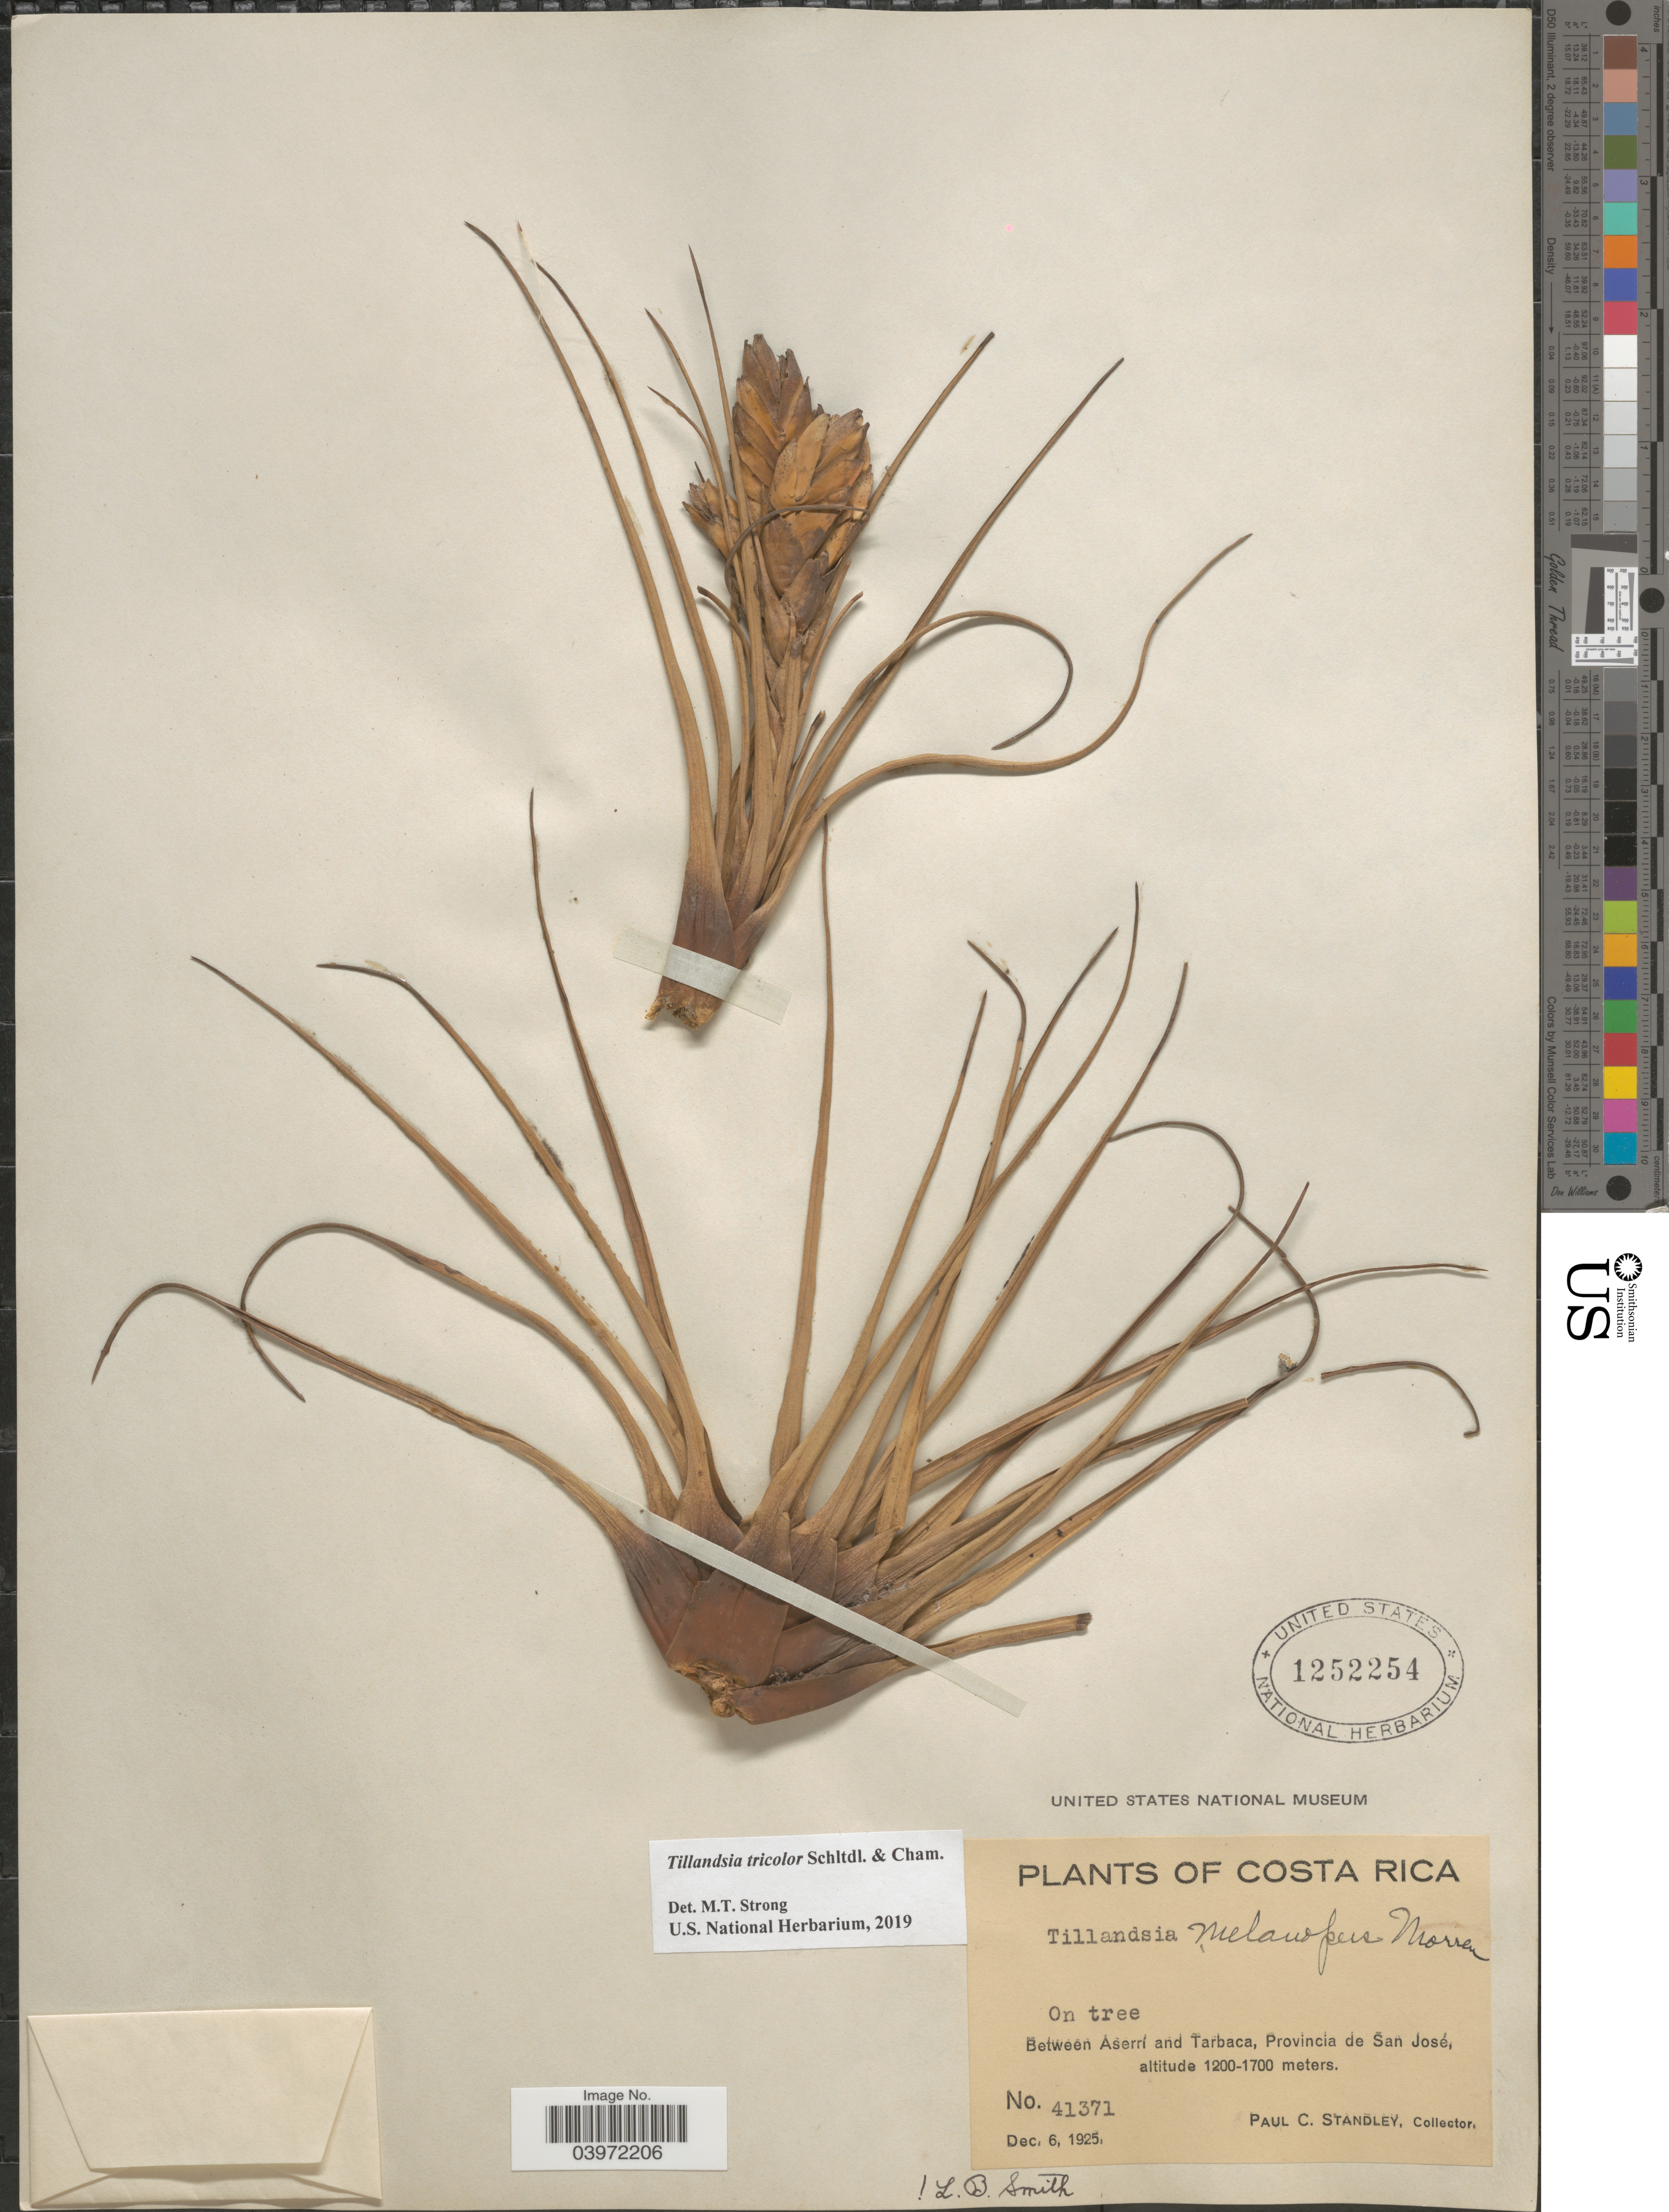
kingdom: Plantae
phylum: Tracheophyta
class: Liliopsida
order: Poales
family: Bromeliaceae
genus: Tillandsia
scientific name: Tillandsia tricolor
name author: Schltdl. & Cham.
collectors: P. C. Standley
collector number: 41371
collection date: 1925-12-06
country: Costa Rica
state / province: San José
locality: Between Aserrí and Tarbacca.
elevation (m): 1200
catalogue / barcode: US 1252254